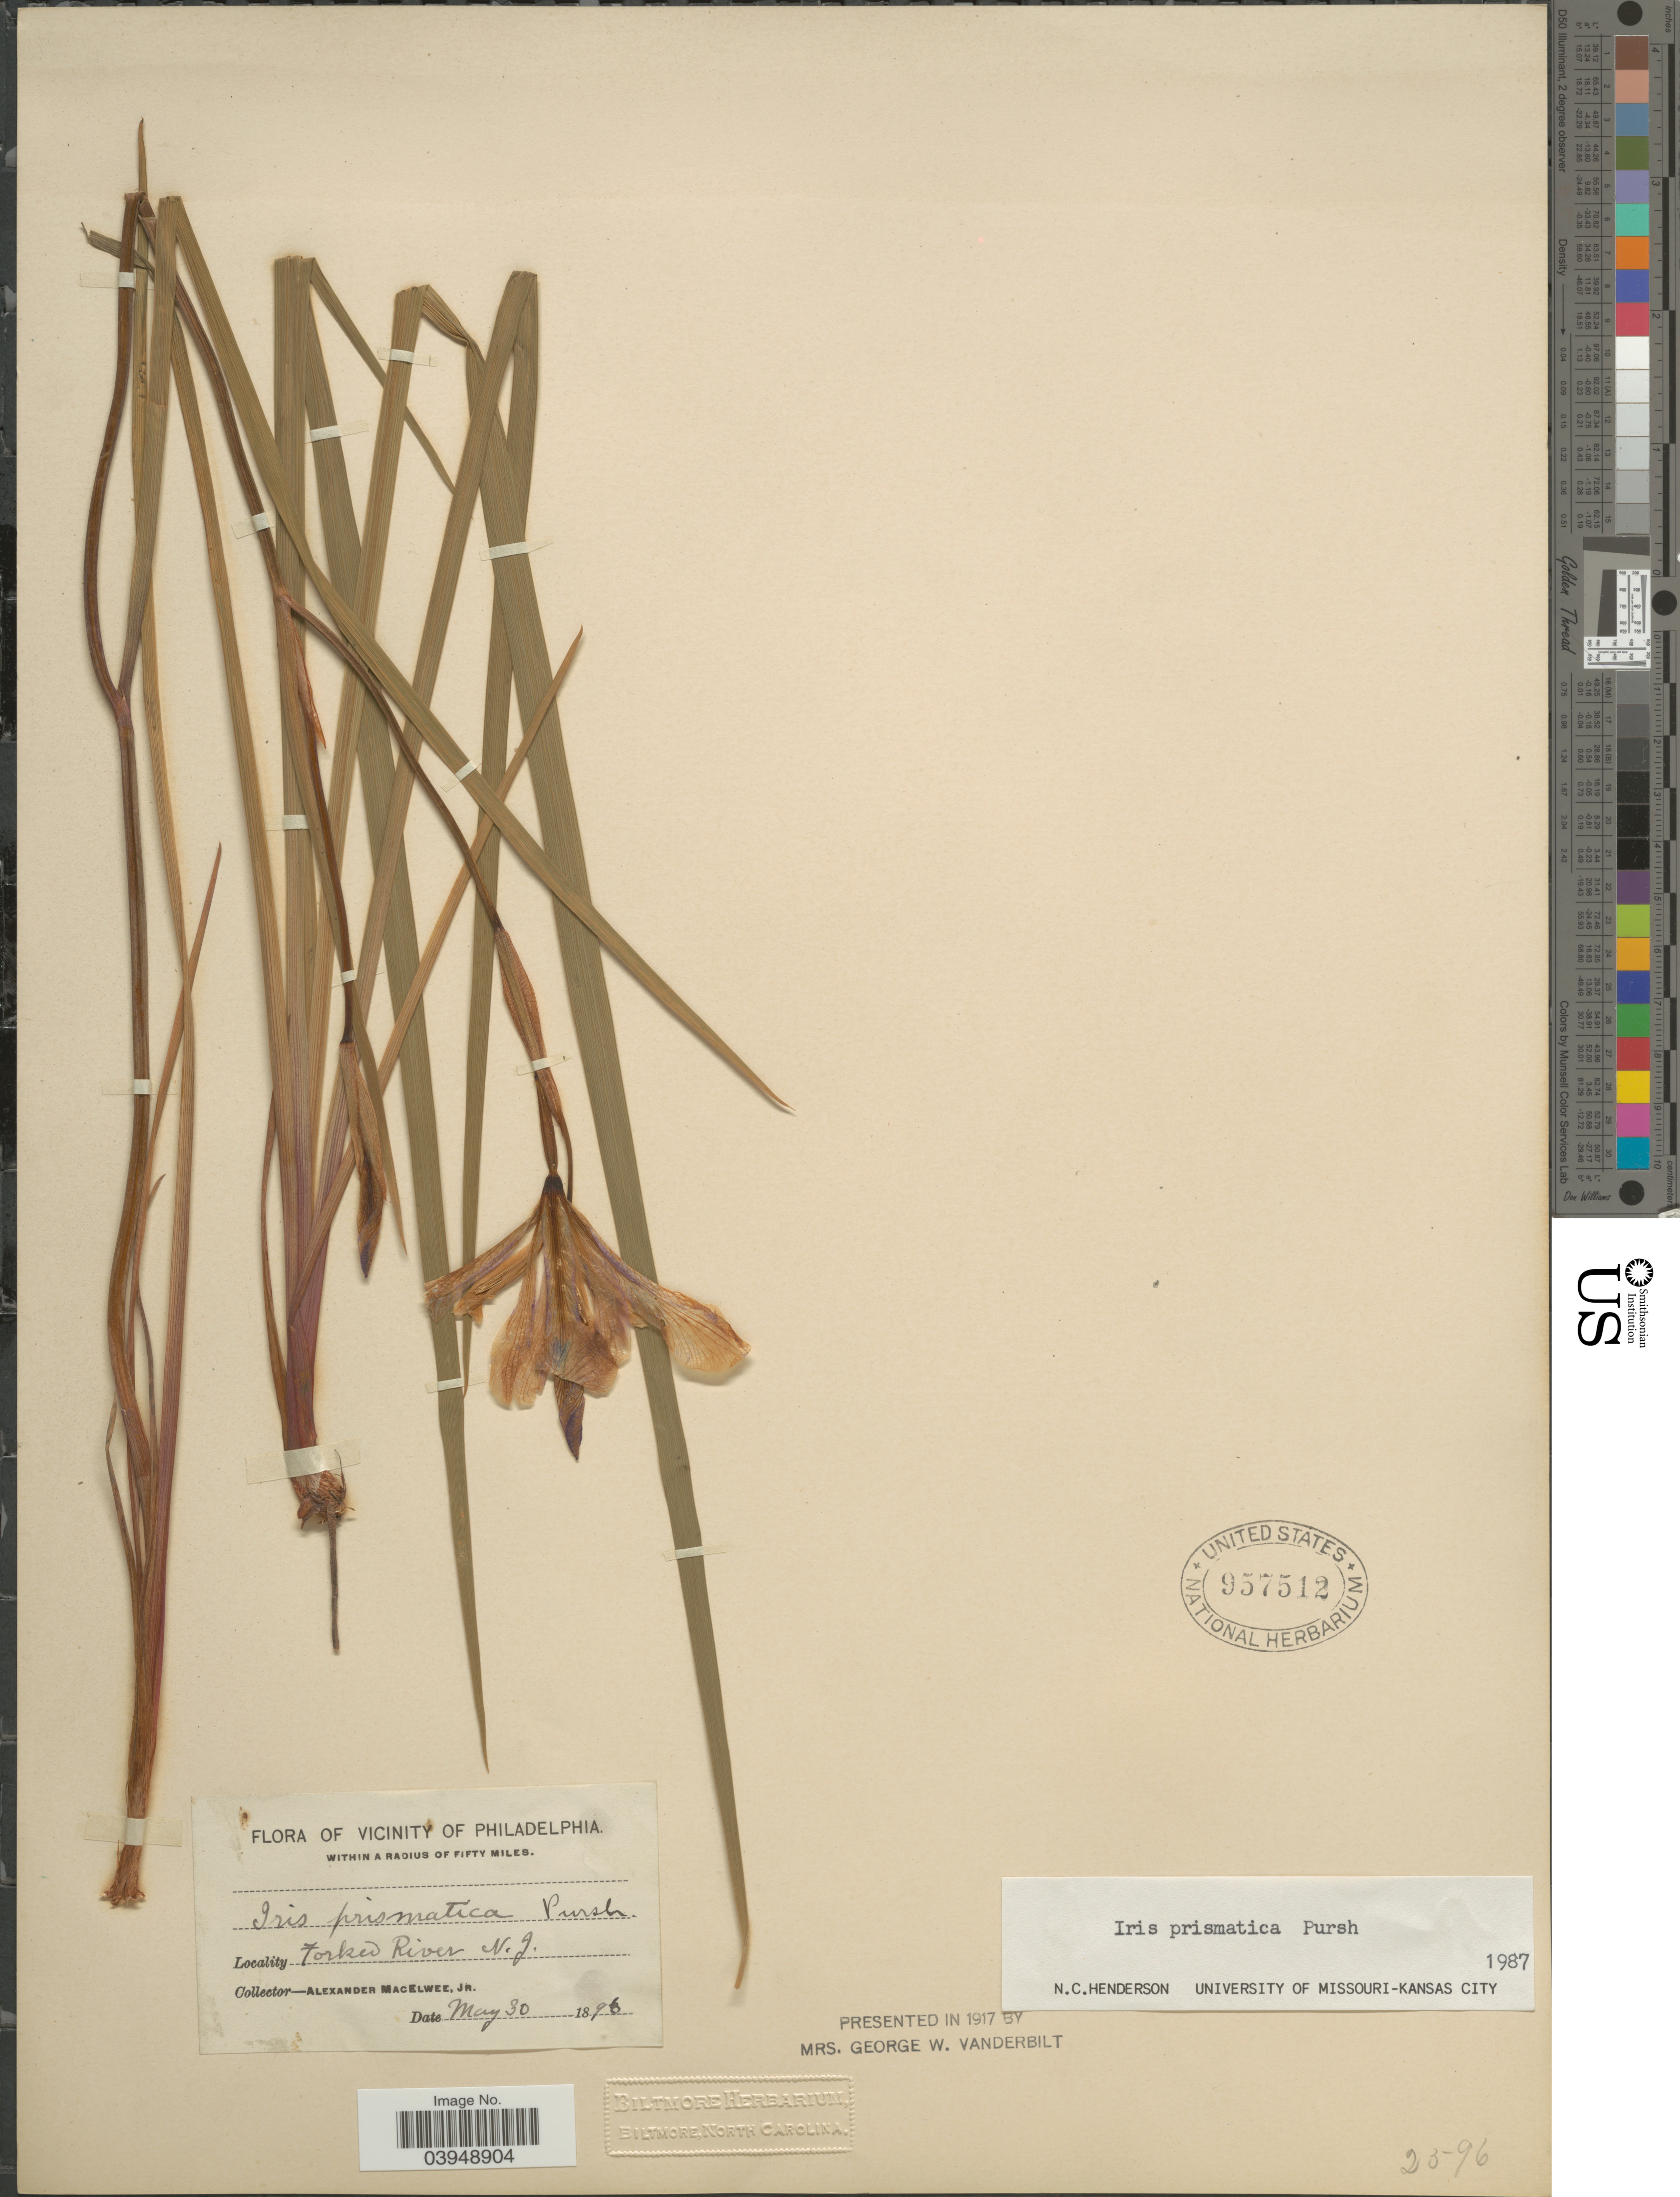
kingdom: Plantae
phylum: Tracheophyta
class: Liliopsida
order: Asparagales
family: Iridaceae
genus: Iris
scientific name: Iris prismatica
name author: Pursh ex Ker Gawl.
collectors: A. MacElwee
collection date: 1896-05-30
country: United States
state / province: New Jersey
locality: Vicinity of Philadelphia within a radius of fifty miles. Forker River.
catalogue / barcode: US 957512